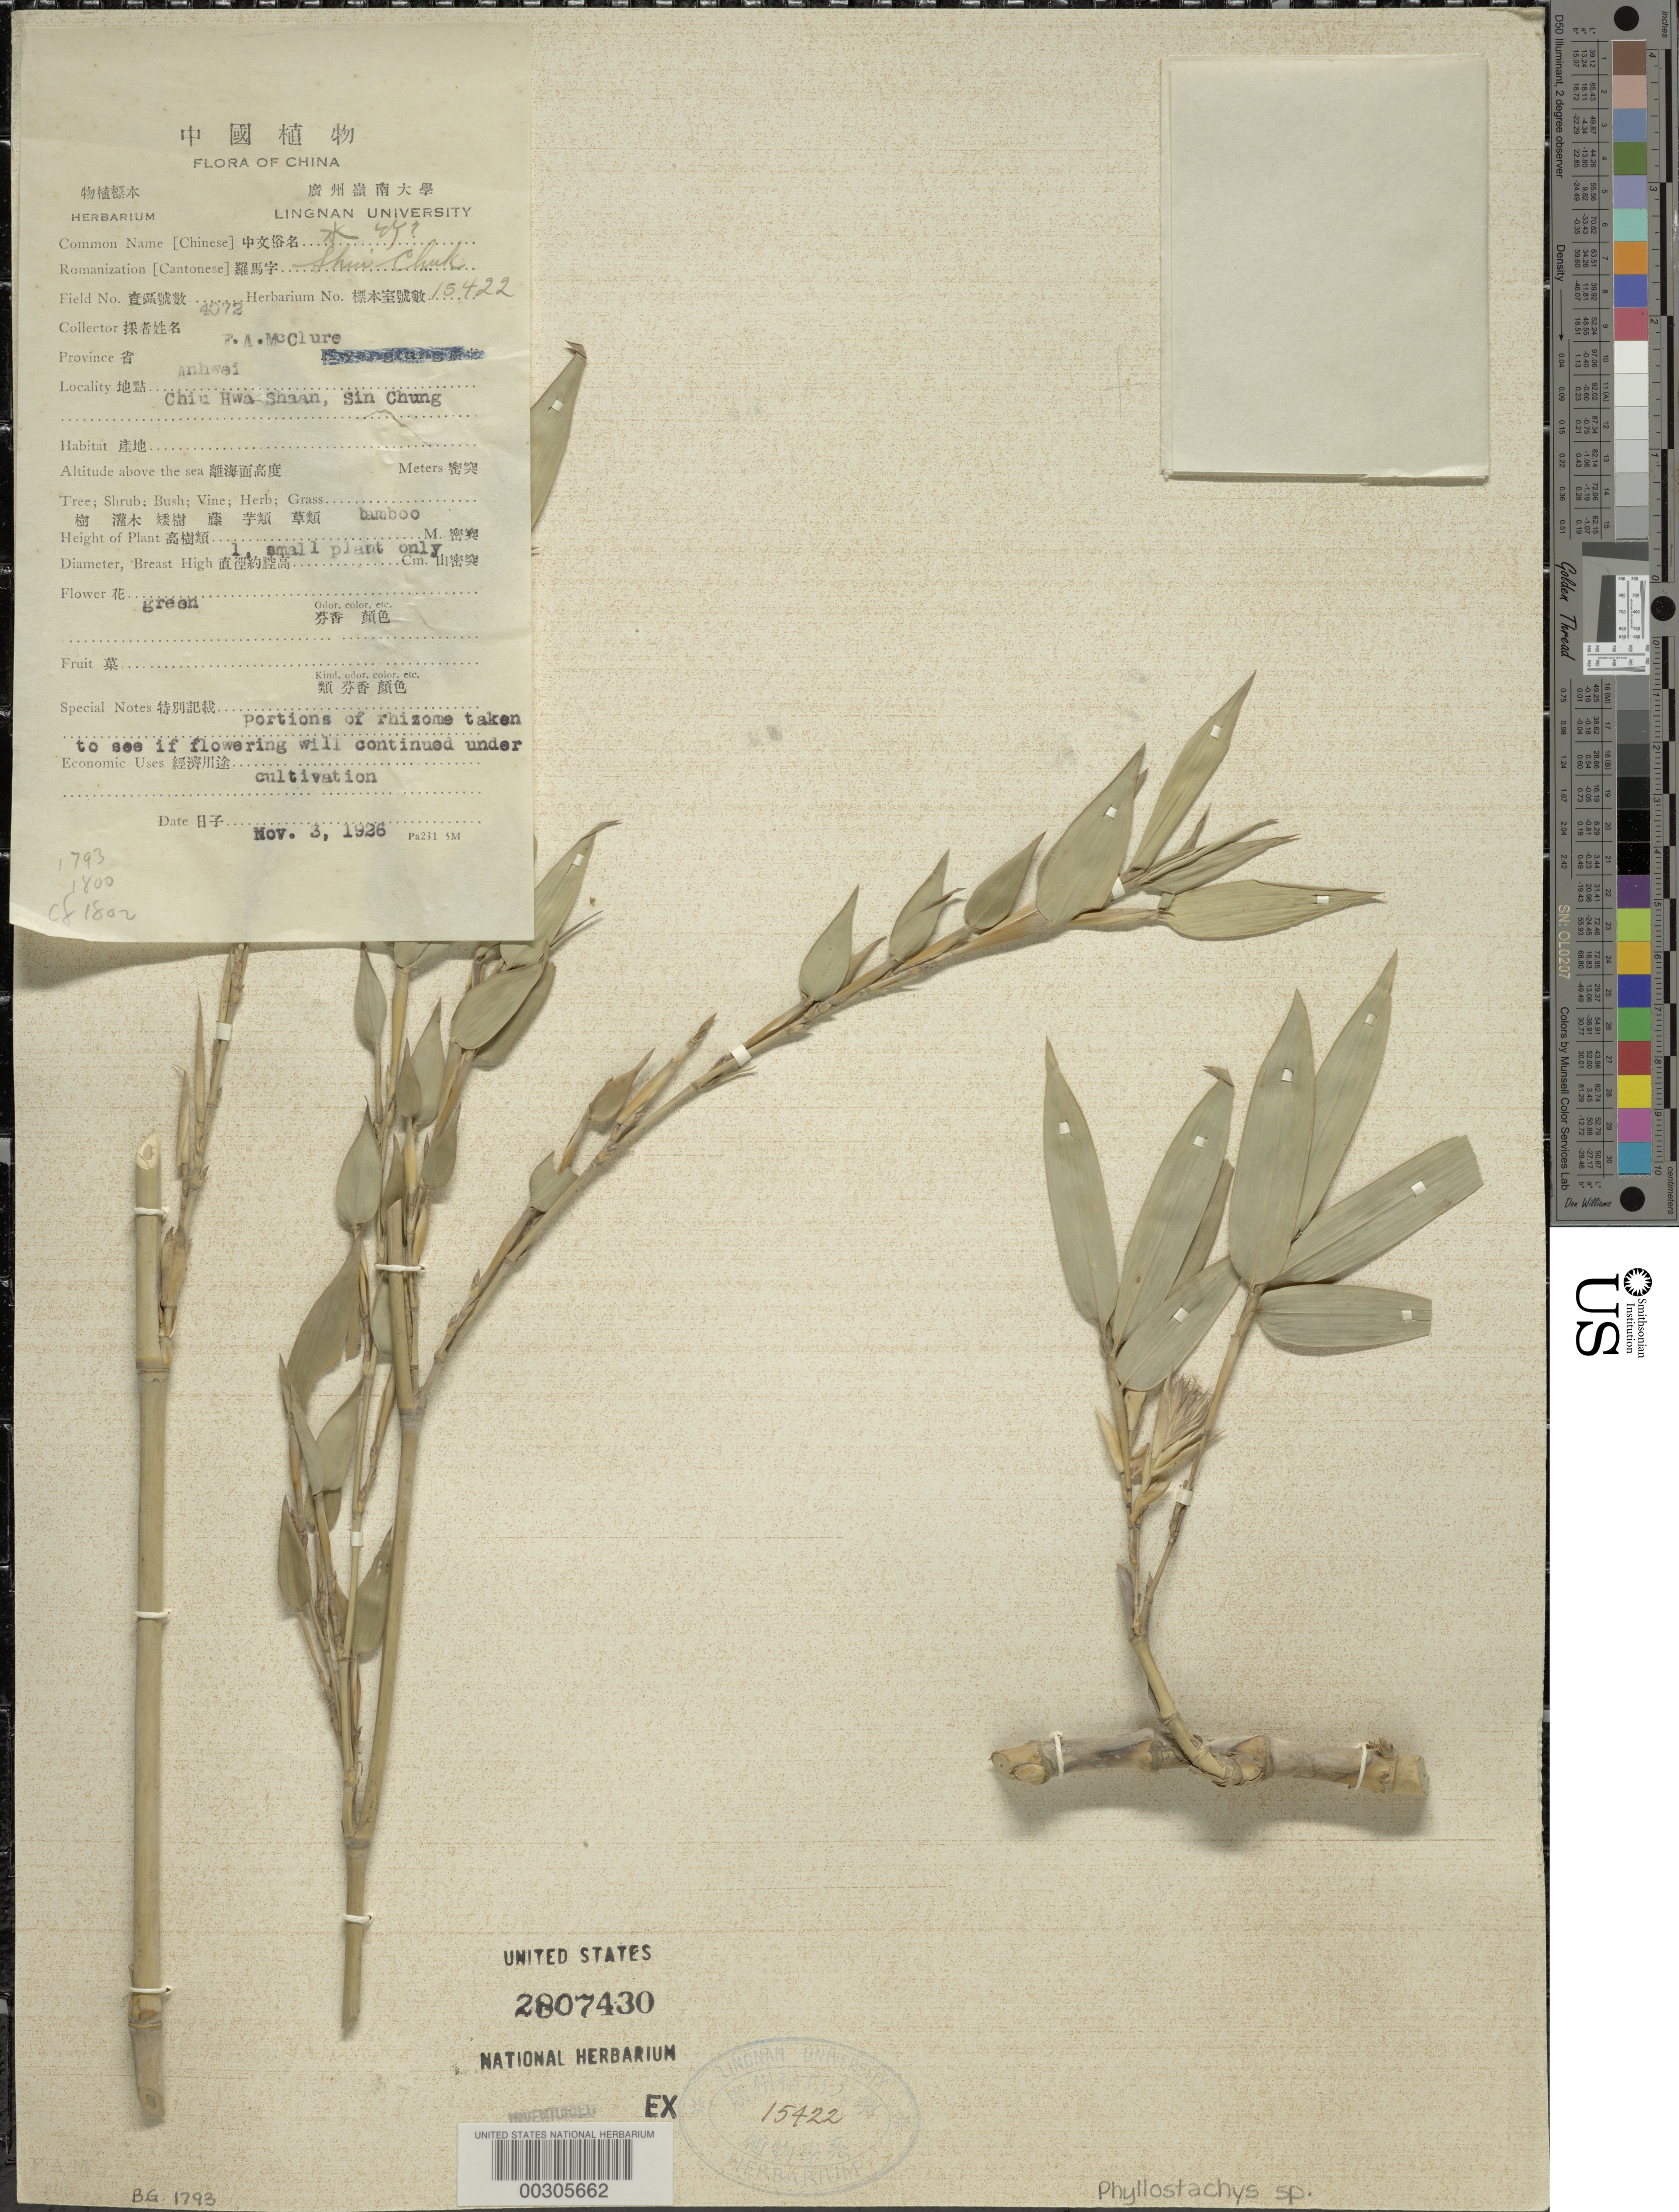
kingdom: Plantae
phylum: Tracheophyta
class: Liliopsida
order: Poales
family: Poaceae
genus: Phyllostachys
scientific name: Phyllostachys sp.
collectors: F. A. McClure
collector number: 4072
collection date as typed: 03 Nov 1926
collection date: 1926-11-03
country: China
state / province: Anhui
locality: Chiu hwa shaan, sin chung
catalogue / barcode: US 2807430